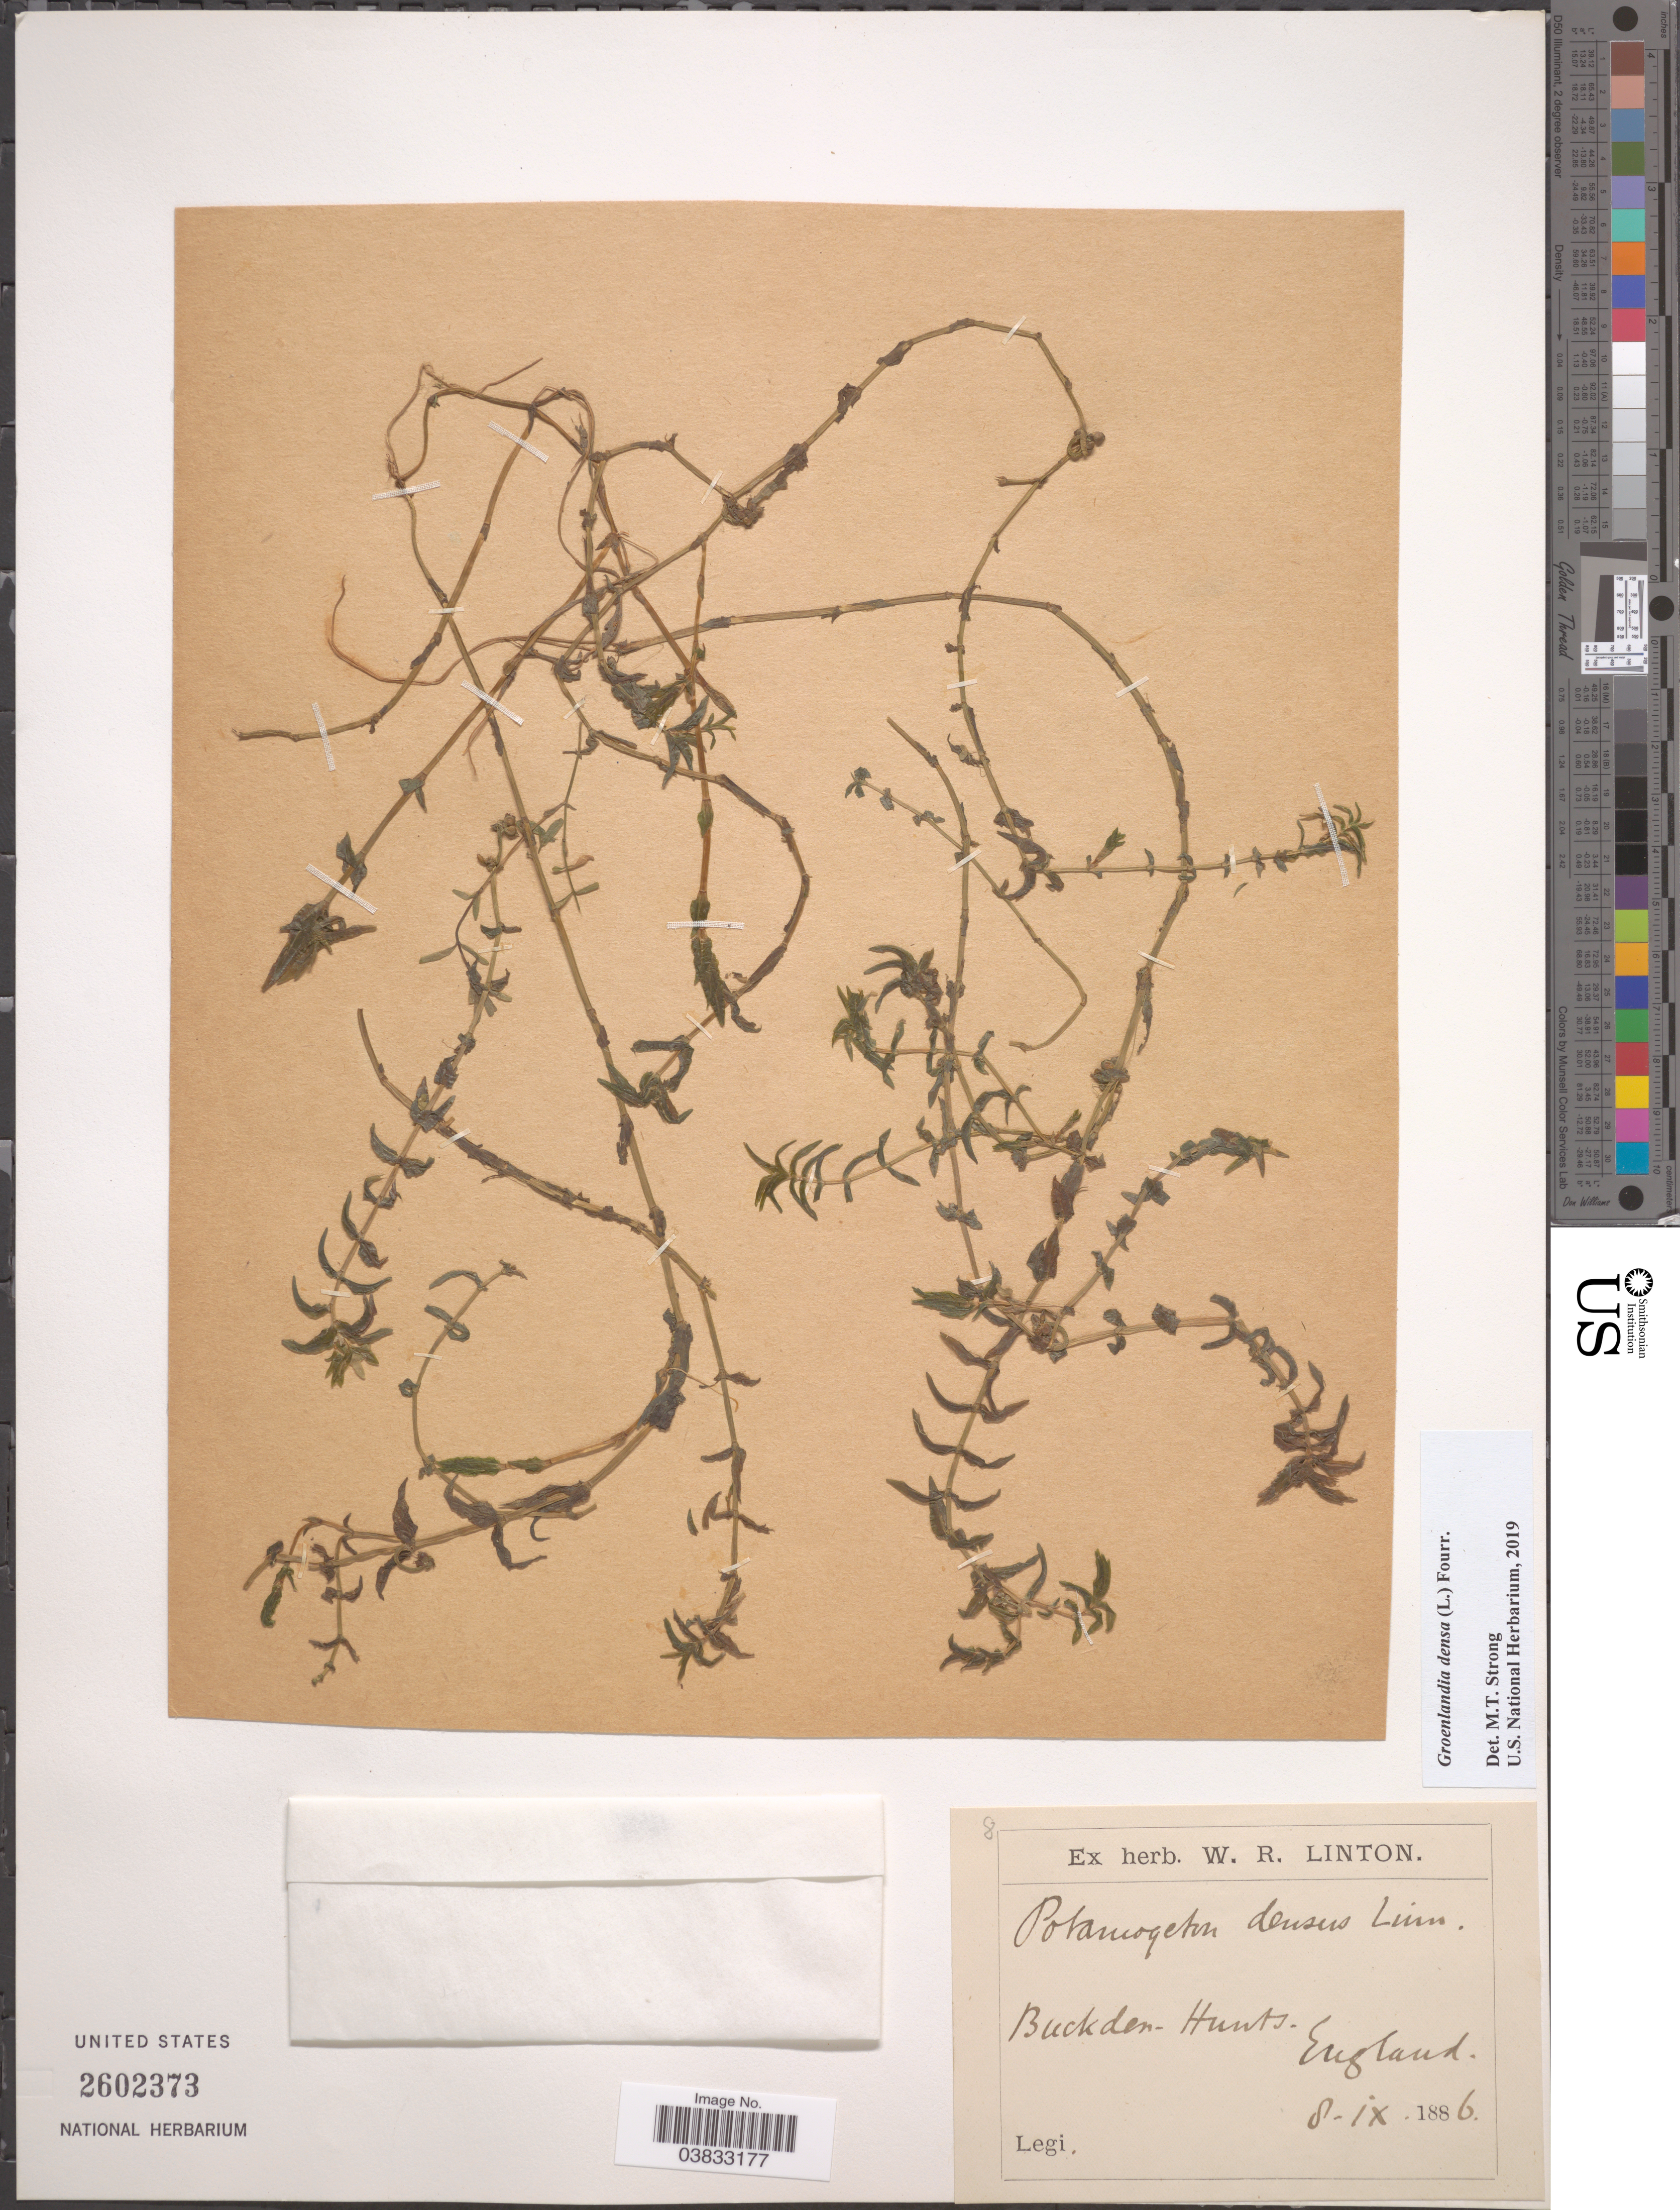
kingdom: Plantae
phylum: Tracheophyta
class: Liliopsida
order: Alismatales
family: Potamogetonaceae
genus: Groenlandia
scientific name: Groenlandia densa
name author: Fourr.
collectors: ex herb. W. R. Linton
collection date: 1886-09-08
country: United Kingdom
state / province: England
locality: Buckden. Hunts.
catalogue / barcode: US 2602373